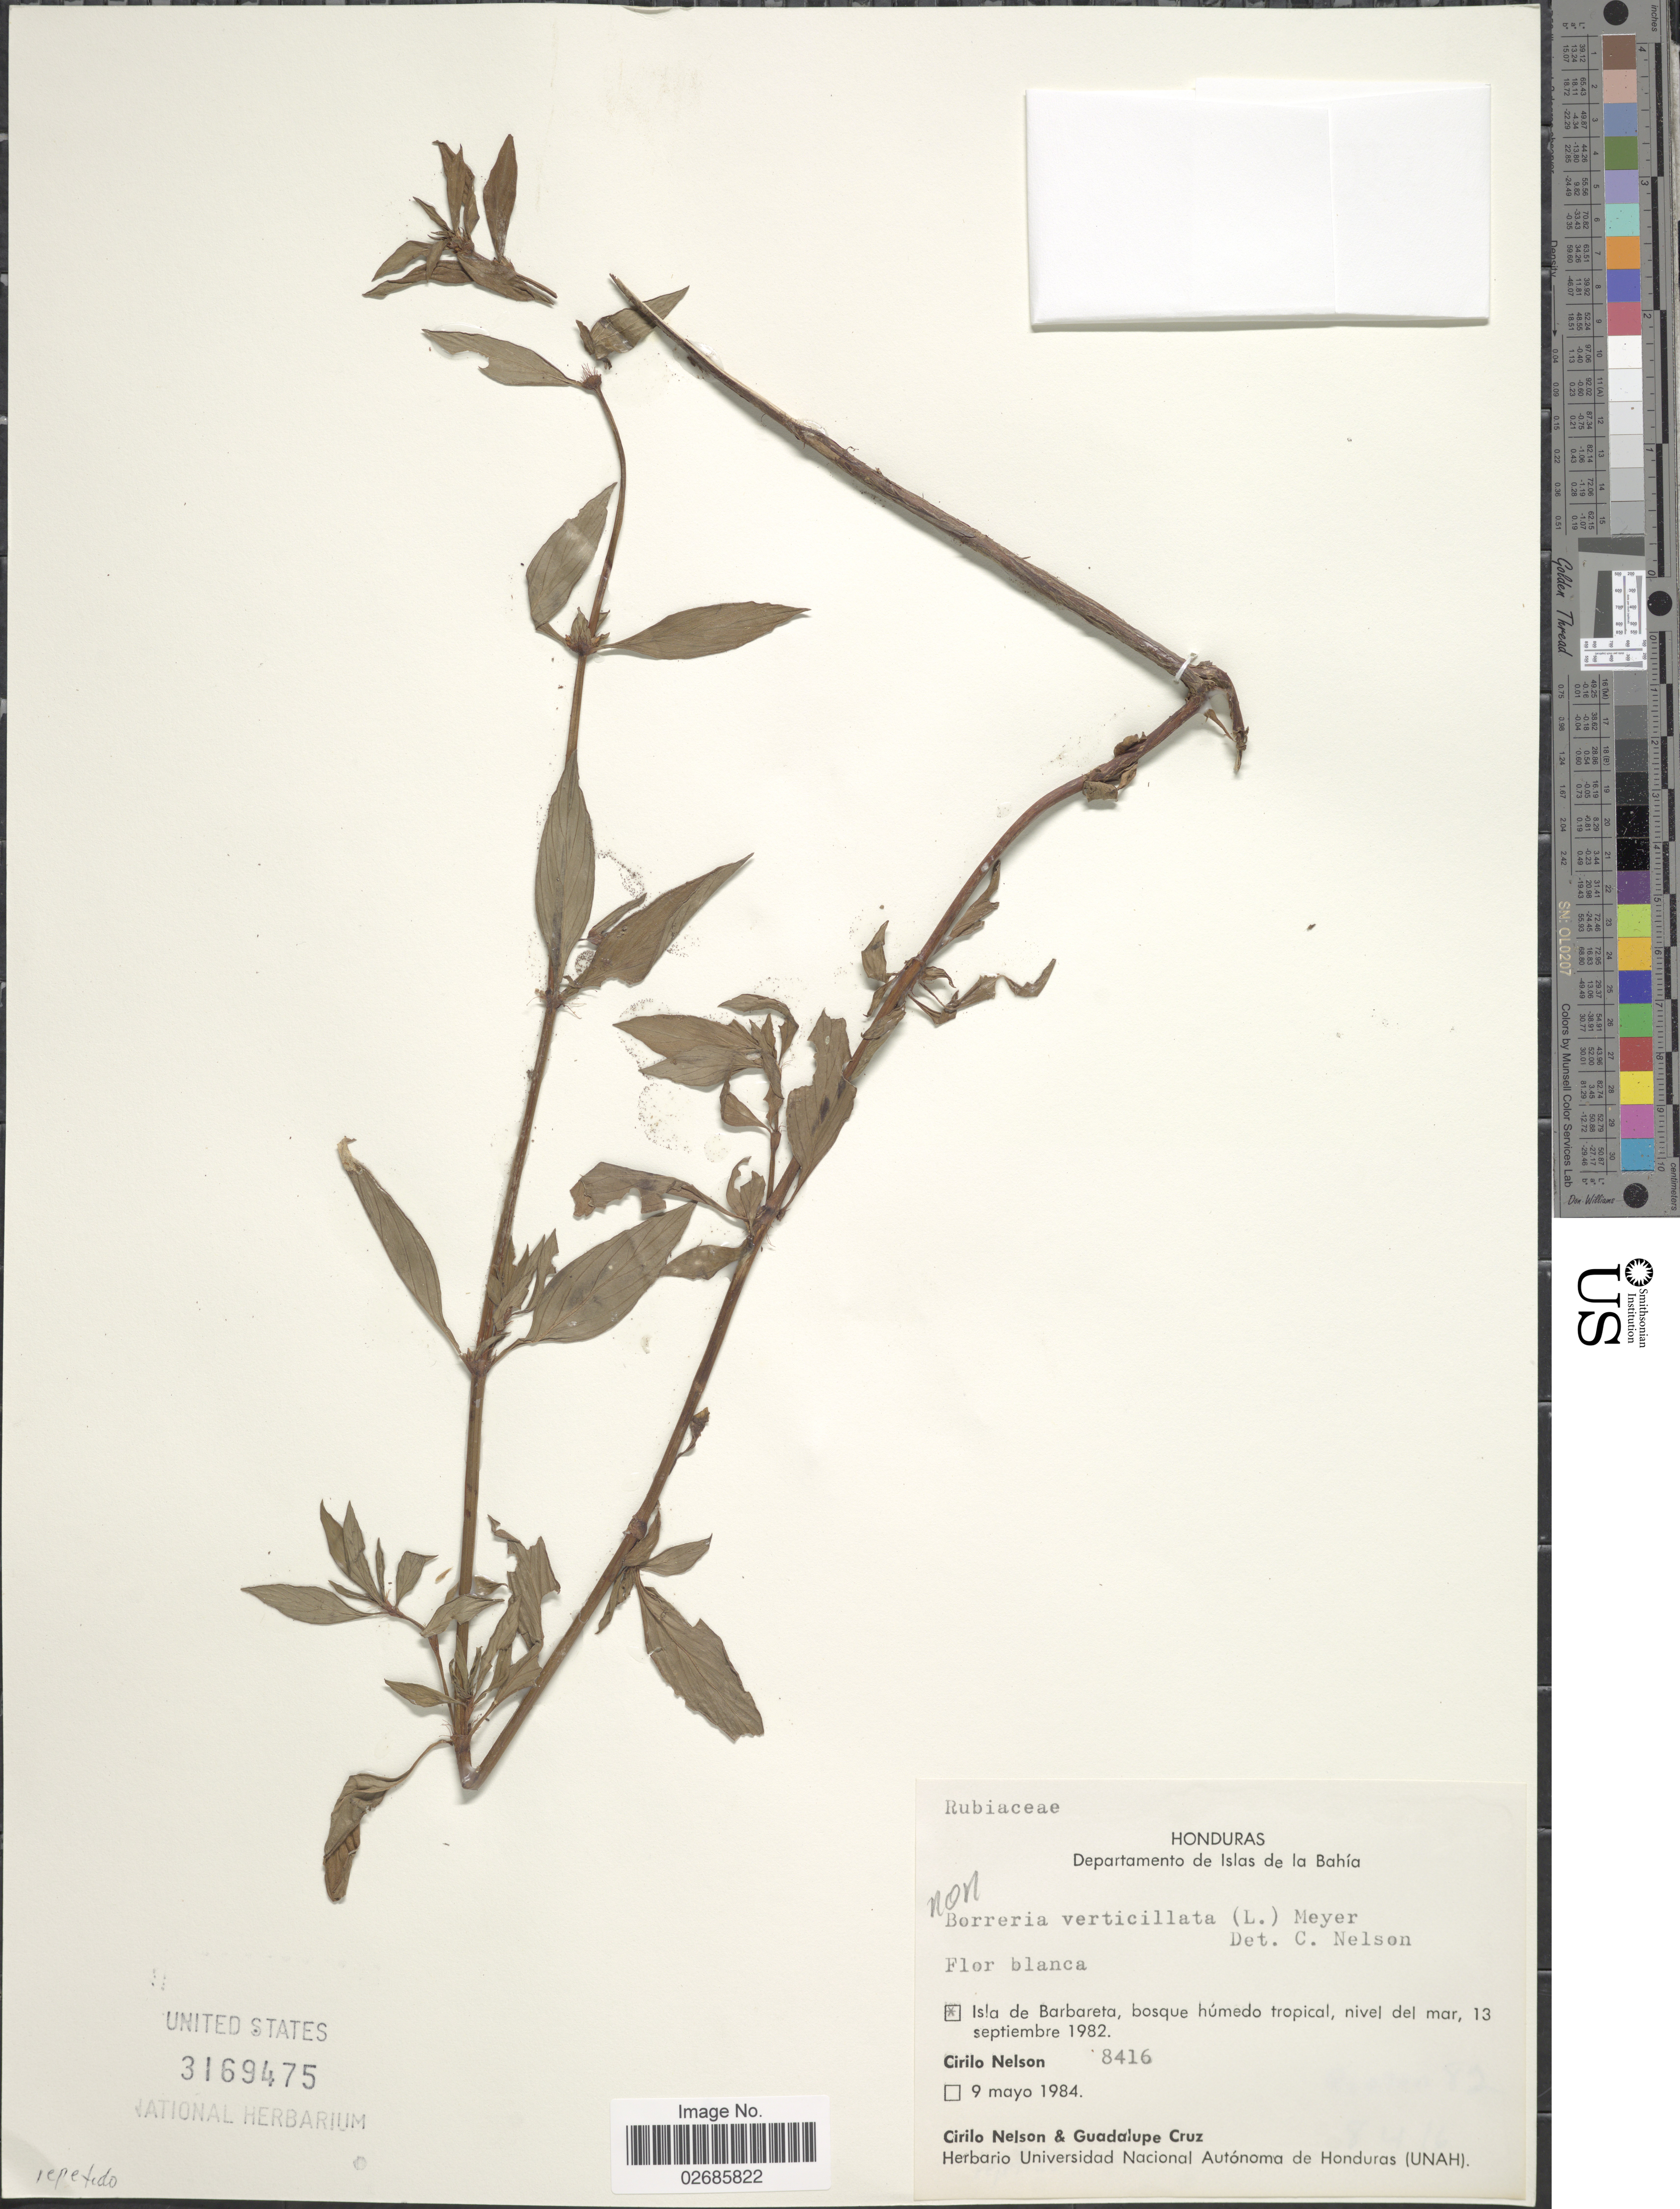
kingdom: Plantae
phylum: Tracheophyta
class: Magnoliopsida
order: Gentianales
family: Rubiaceae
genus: Borreria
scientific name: Borreria verticillata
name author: (L.) G. Mey.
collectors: C. Nelson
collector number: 8416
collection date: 1982-09-13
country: Honduras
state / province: Islas de la Bahía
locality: Departamento de Islas de la Bahia. Isla de Barbareta, bosque humedo tropical.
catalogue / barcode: US 3169475